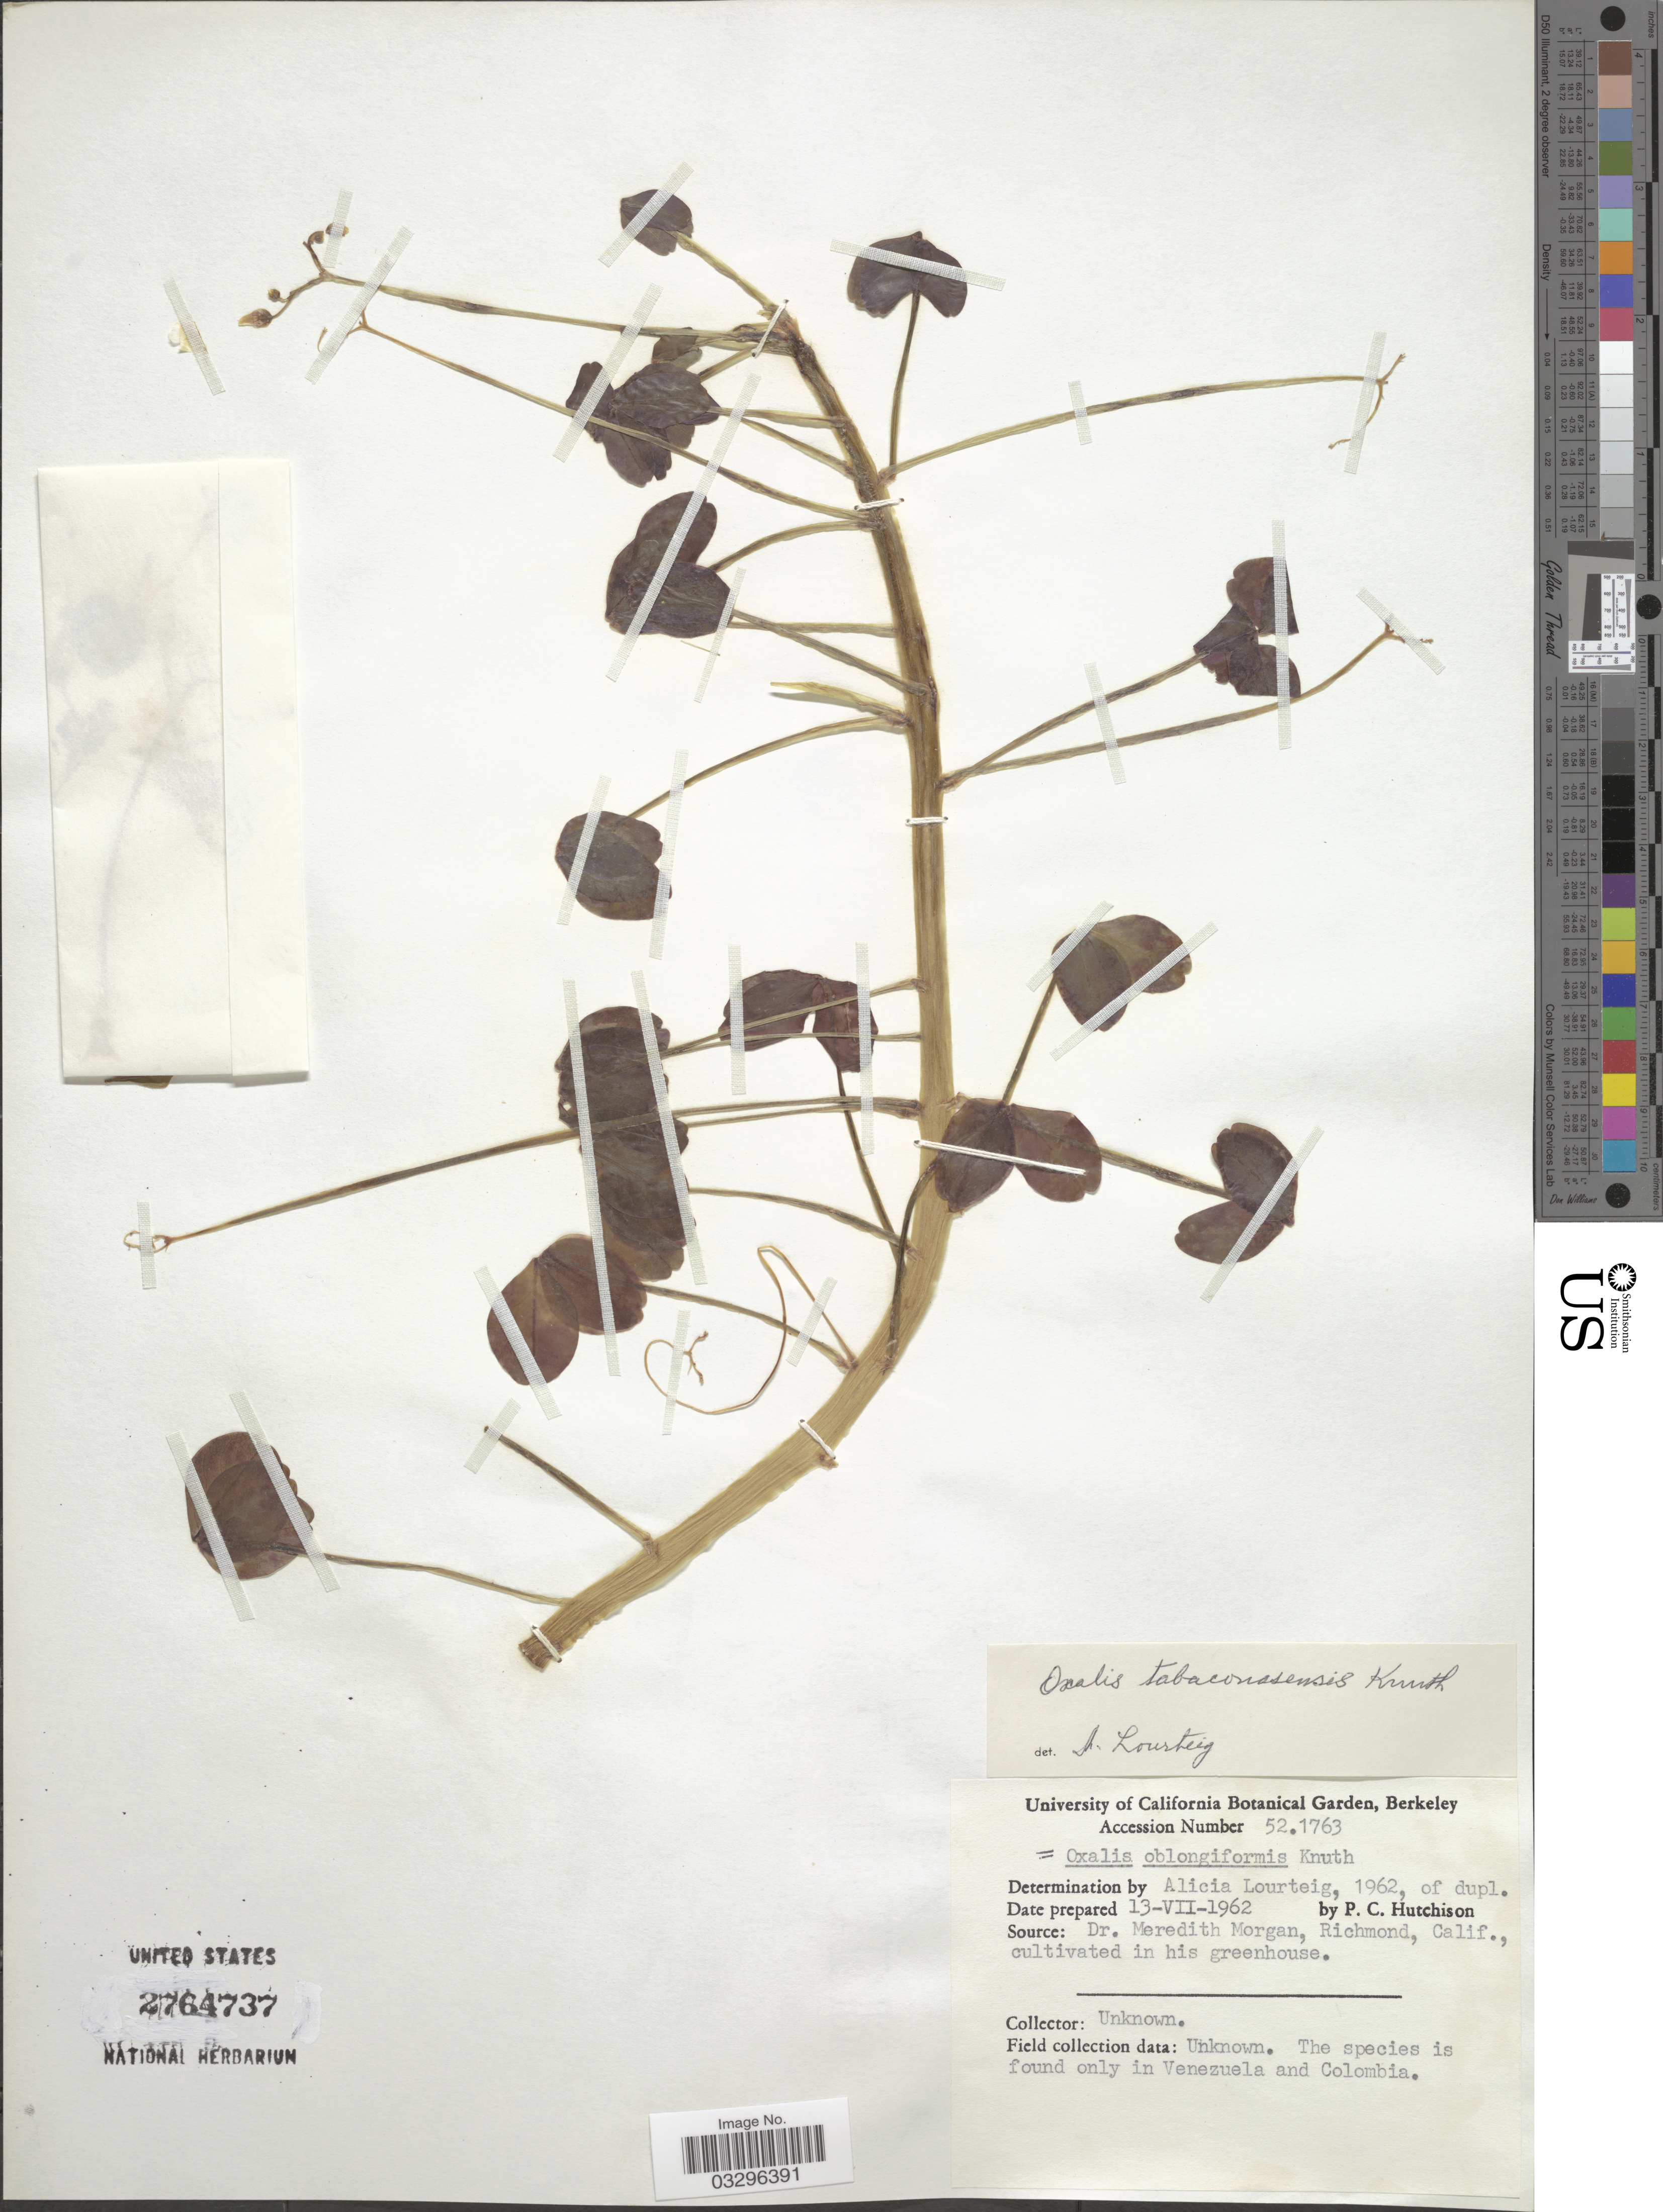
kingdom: Plantae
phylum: Tracheophyta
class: Magnoliopsida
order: Oxalidales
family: Oxalidaceae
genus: Oxalis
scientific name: Oxalis tabaconasensis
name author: R. Knuth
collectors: P. C. Hutchison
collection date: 1962-07-13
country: United States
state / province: California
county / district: Alameda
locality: University of California Botanical Garden, Berkeley.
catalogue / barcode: US 2764737